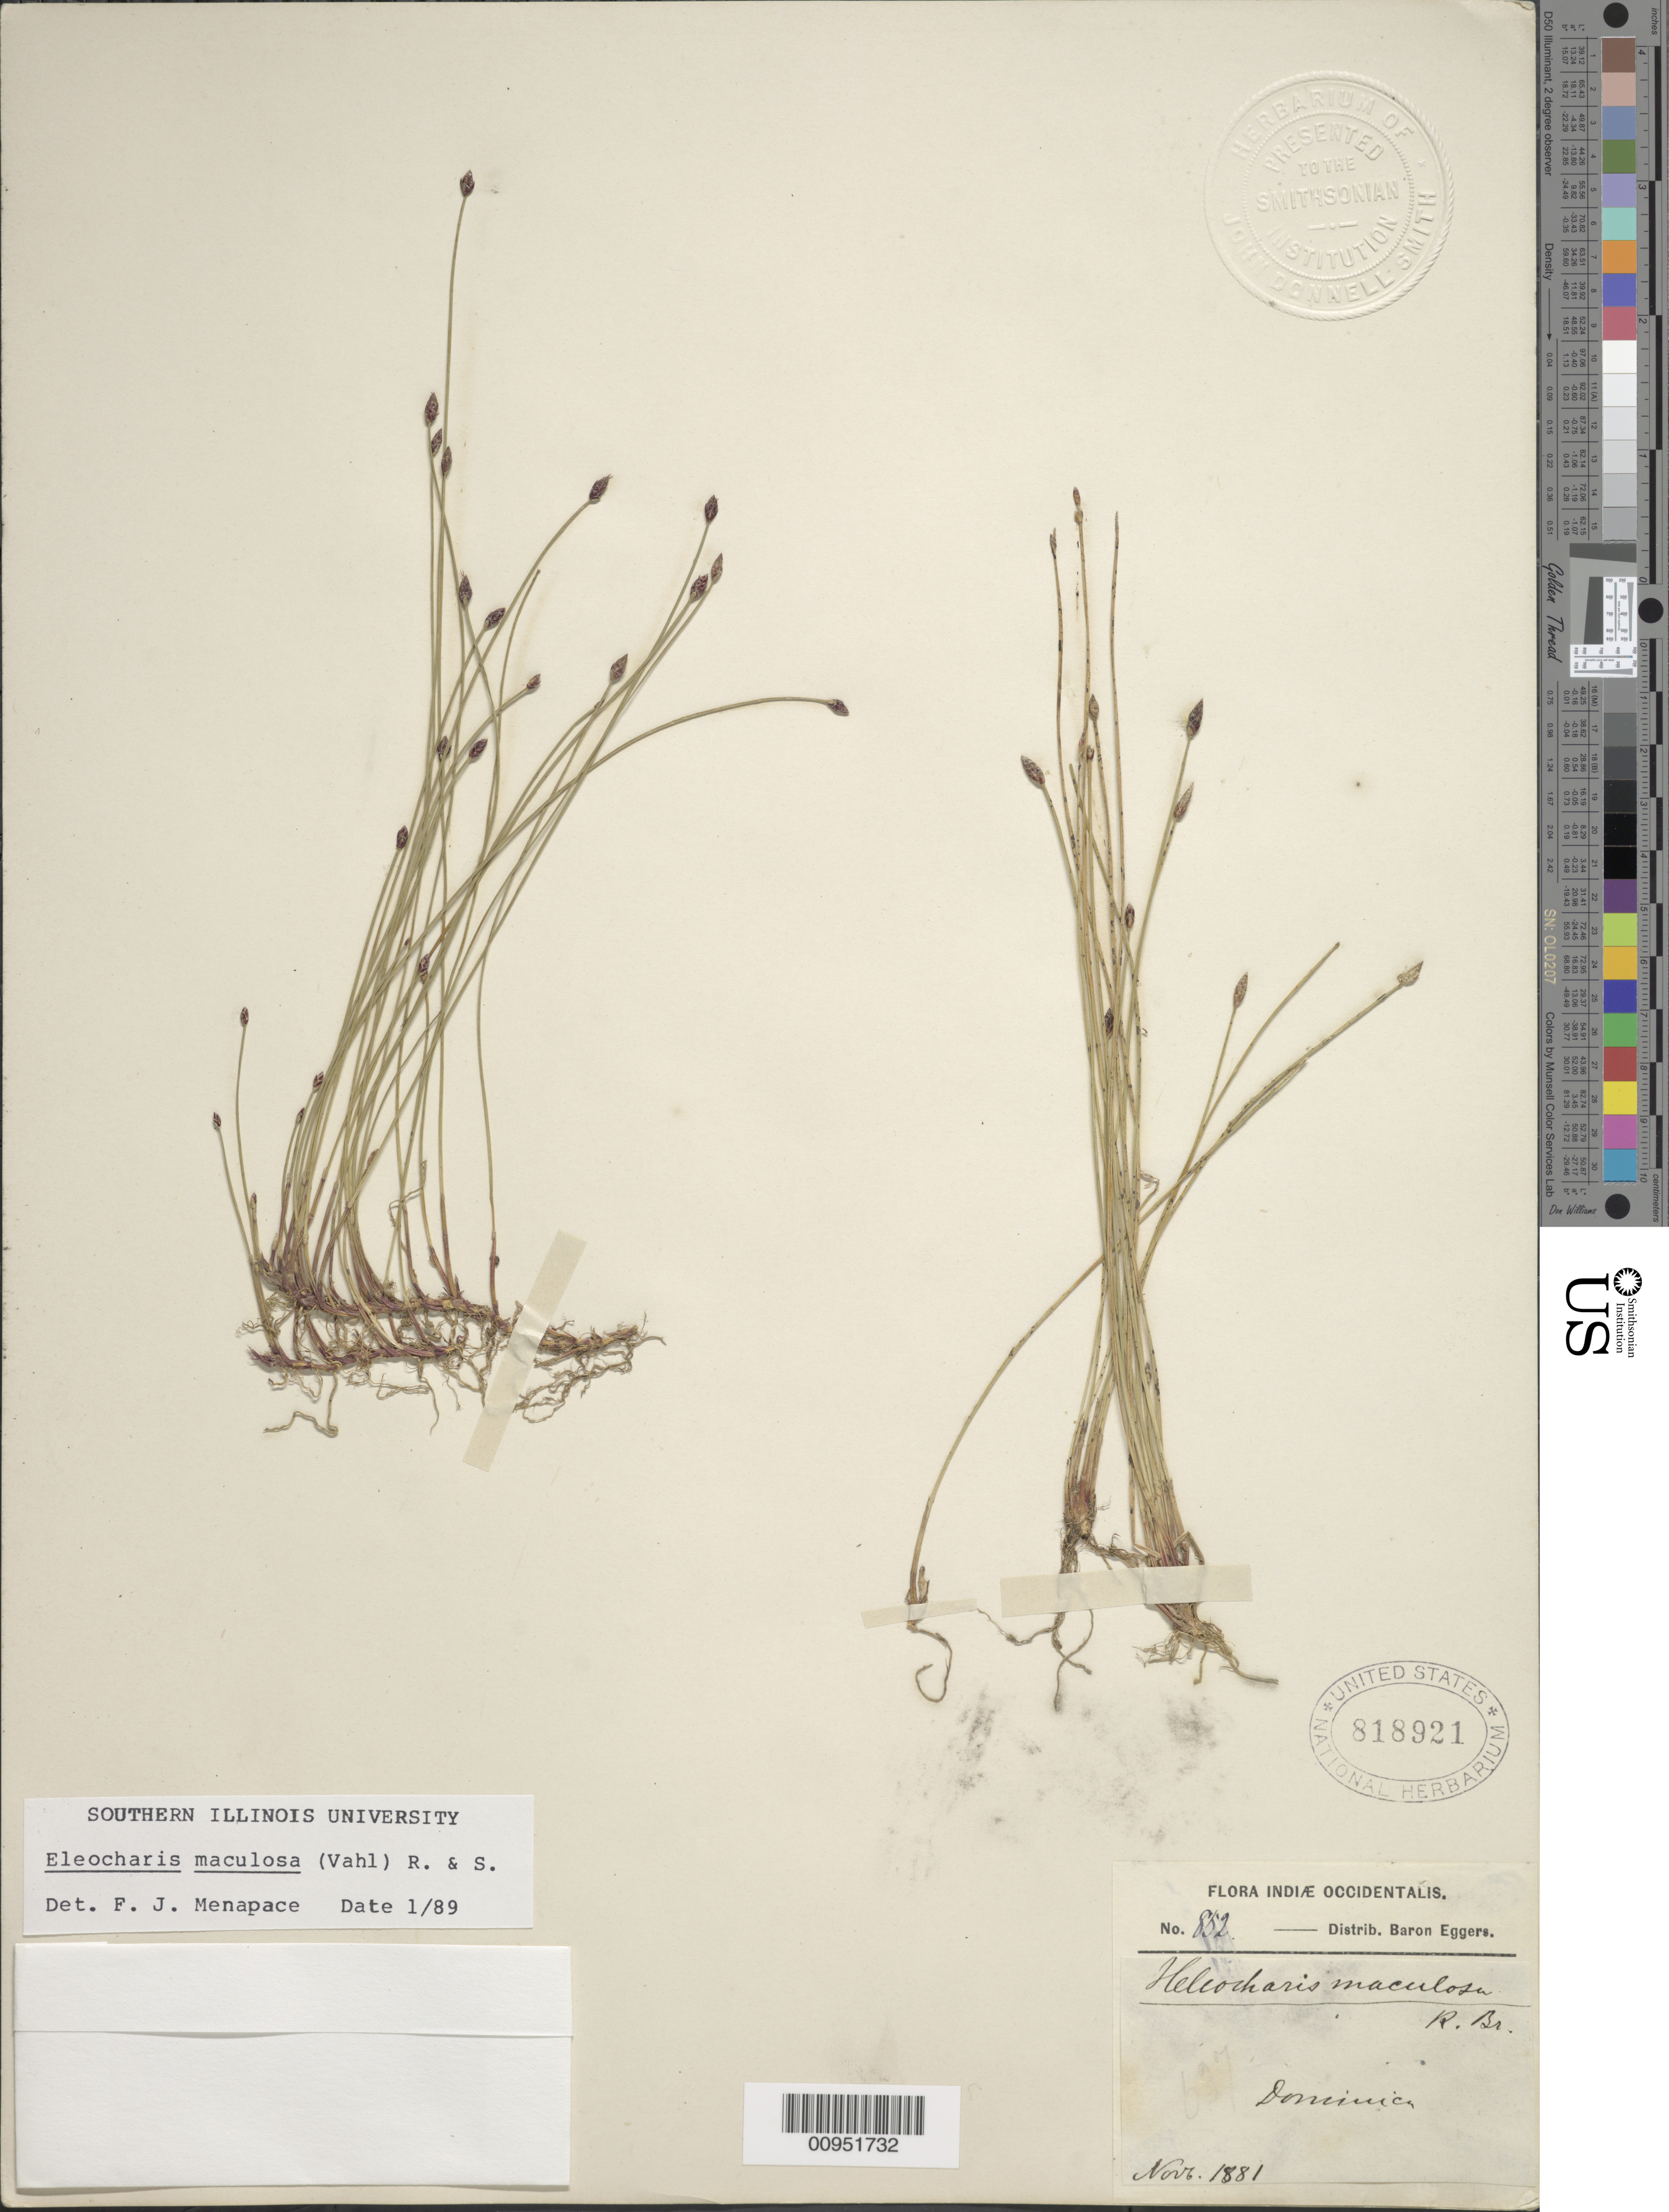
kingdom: Plantae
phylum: Tracheophyta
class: Liliopsida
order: Poales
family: Cyperaceae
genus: Eleocharis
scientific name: Eleocharis maculosa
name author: (Vahl) Roem. & Schult.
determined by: Menapace, F. J.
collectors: H. F. A. von Eggers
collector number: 852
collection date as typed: Nov 1881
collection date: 1881-11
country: Dominica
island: Dominica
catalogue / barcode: US 818921